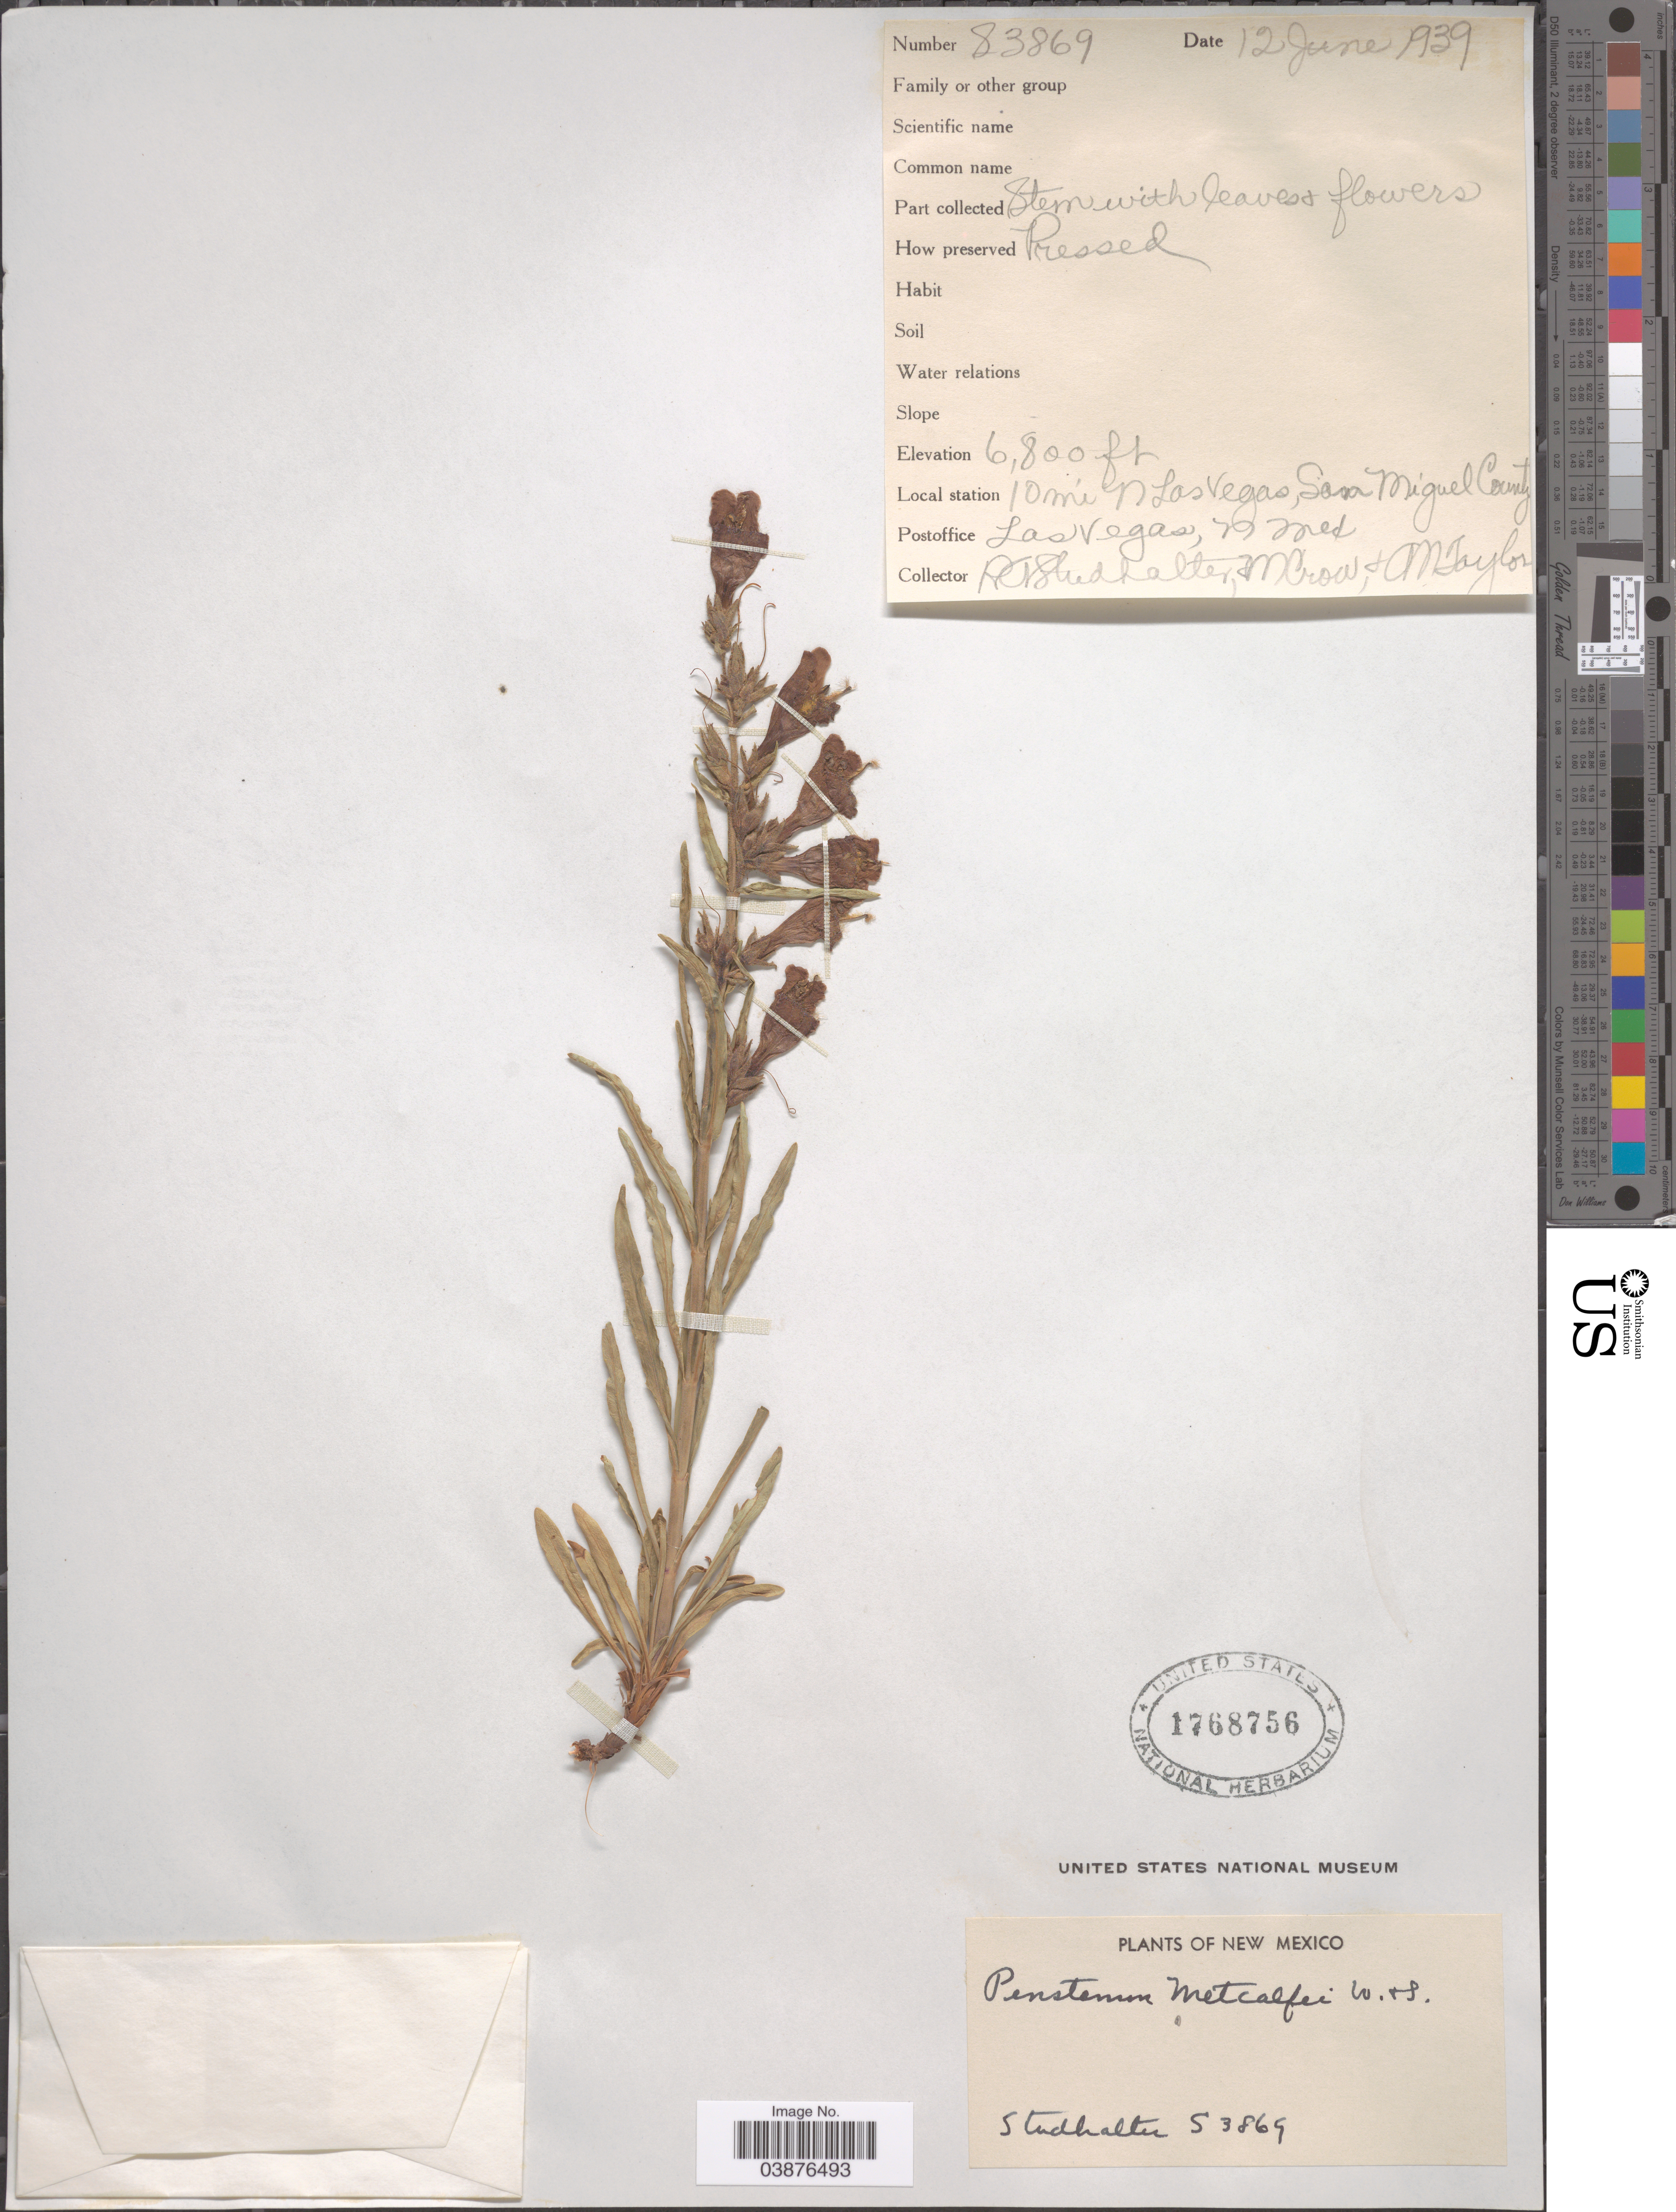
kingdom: Plantae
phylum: Tracheophyta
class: Magnoliopsida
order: Lamiales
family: Plantaginaceae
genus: Penstemon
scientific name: Penstemon metcalfei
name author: Wooton & Standl.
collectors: R. Studhalter, M. Crow & A. Taylor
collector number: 83869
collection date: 1939-06-12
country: United States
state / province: New Mexico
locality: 10 mi N Las Vegas, San Miguel County. Las Vegas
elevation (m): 2073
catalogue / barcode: US 1768756